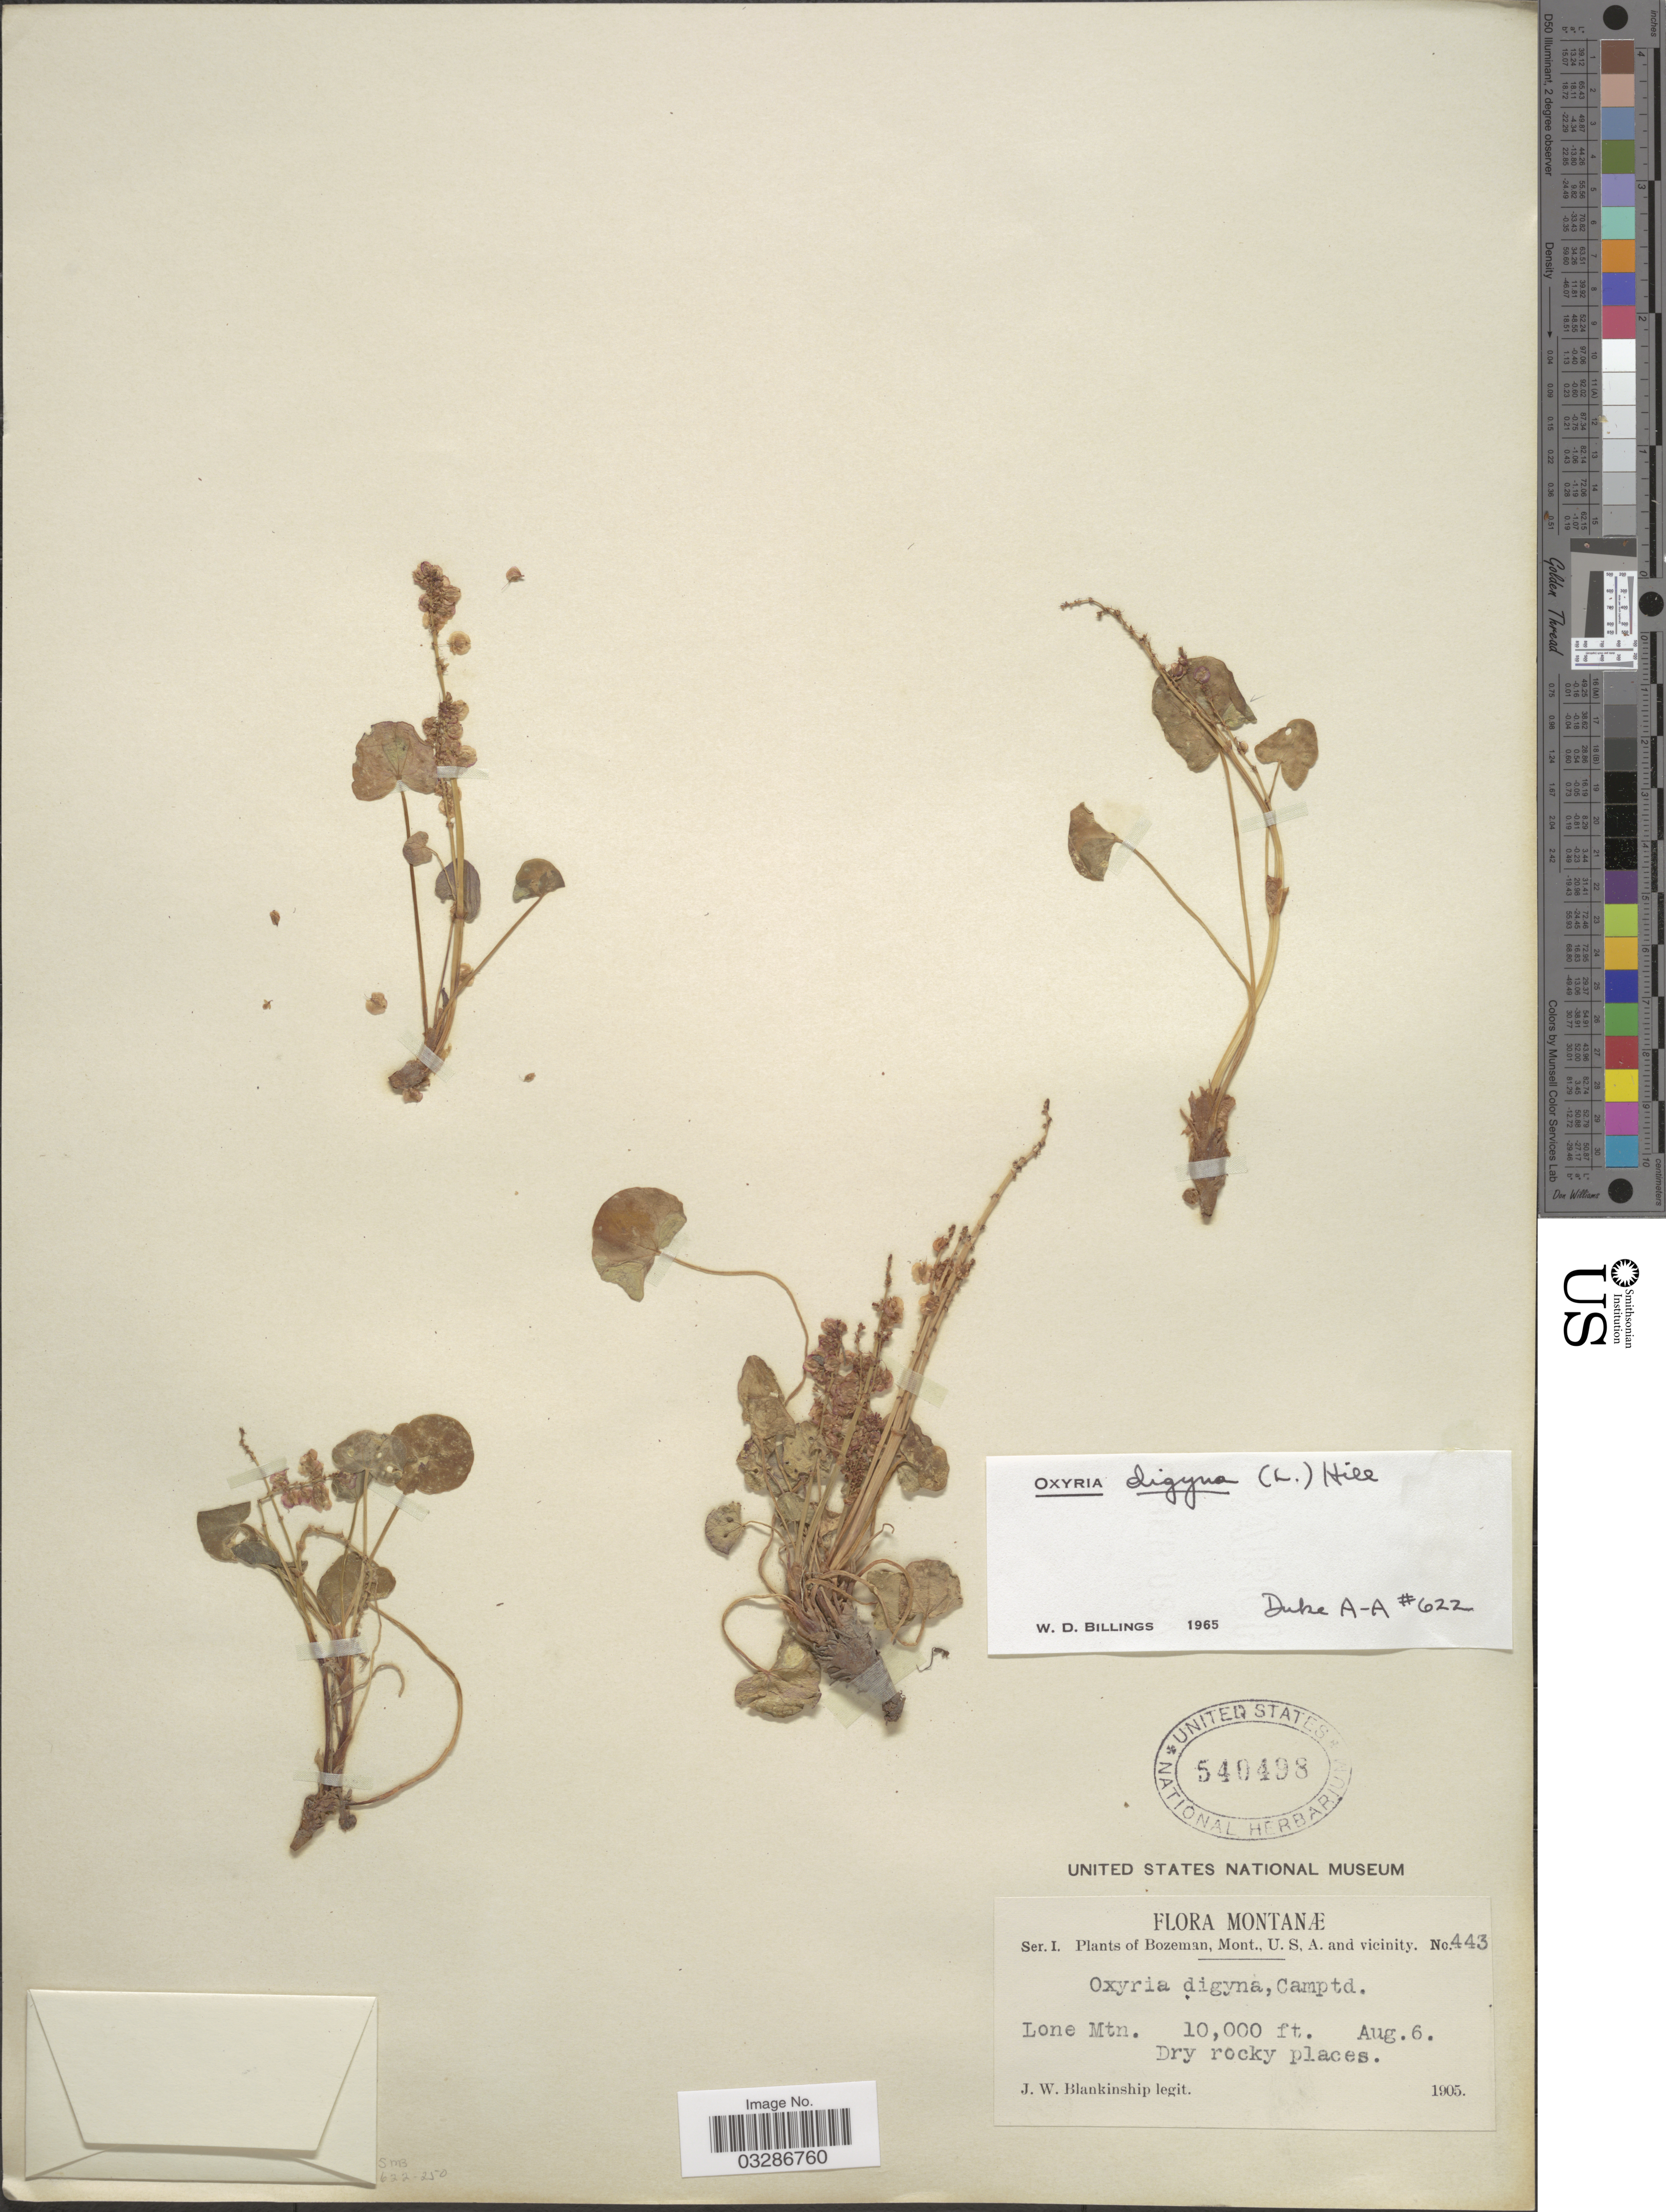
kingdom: Plantae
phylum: Tracheophyta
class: Magnoliopsida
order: Caryophyllales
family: Polygonaceae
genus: Oxyria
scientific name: Oxyria digyna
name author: (L.) Hill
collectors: J. W. Blankinship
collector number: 443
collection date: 1905-08-06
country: United States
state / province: Montana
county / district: Gallatin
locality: Bozeman, and vicinity. Lone Mtn.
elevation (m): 3048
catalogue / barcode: US 540498